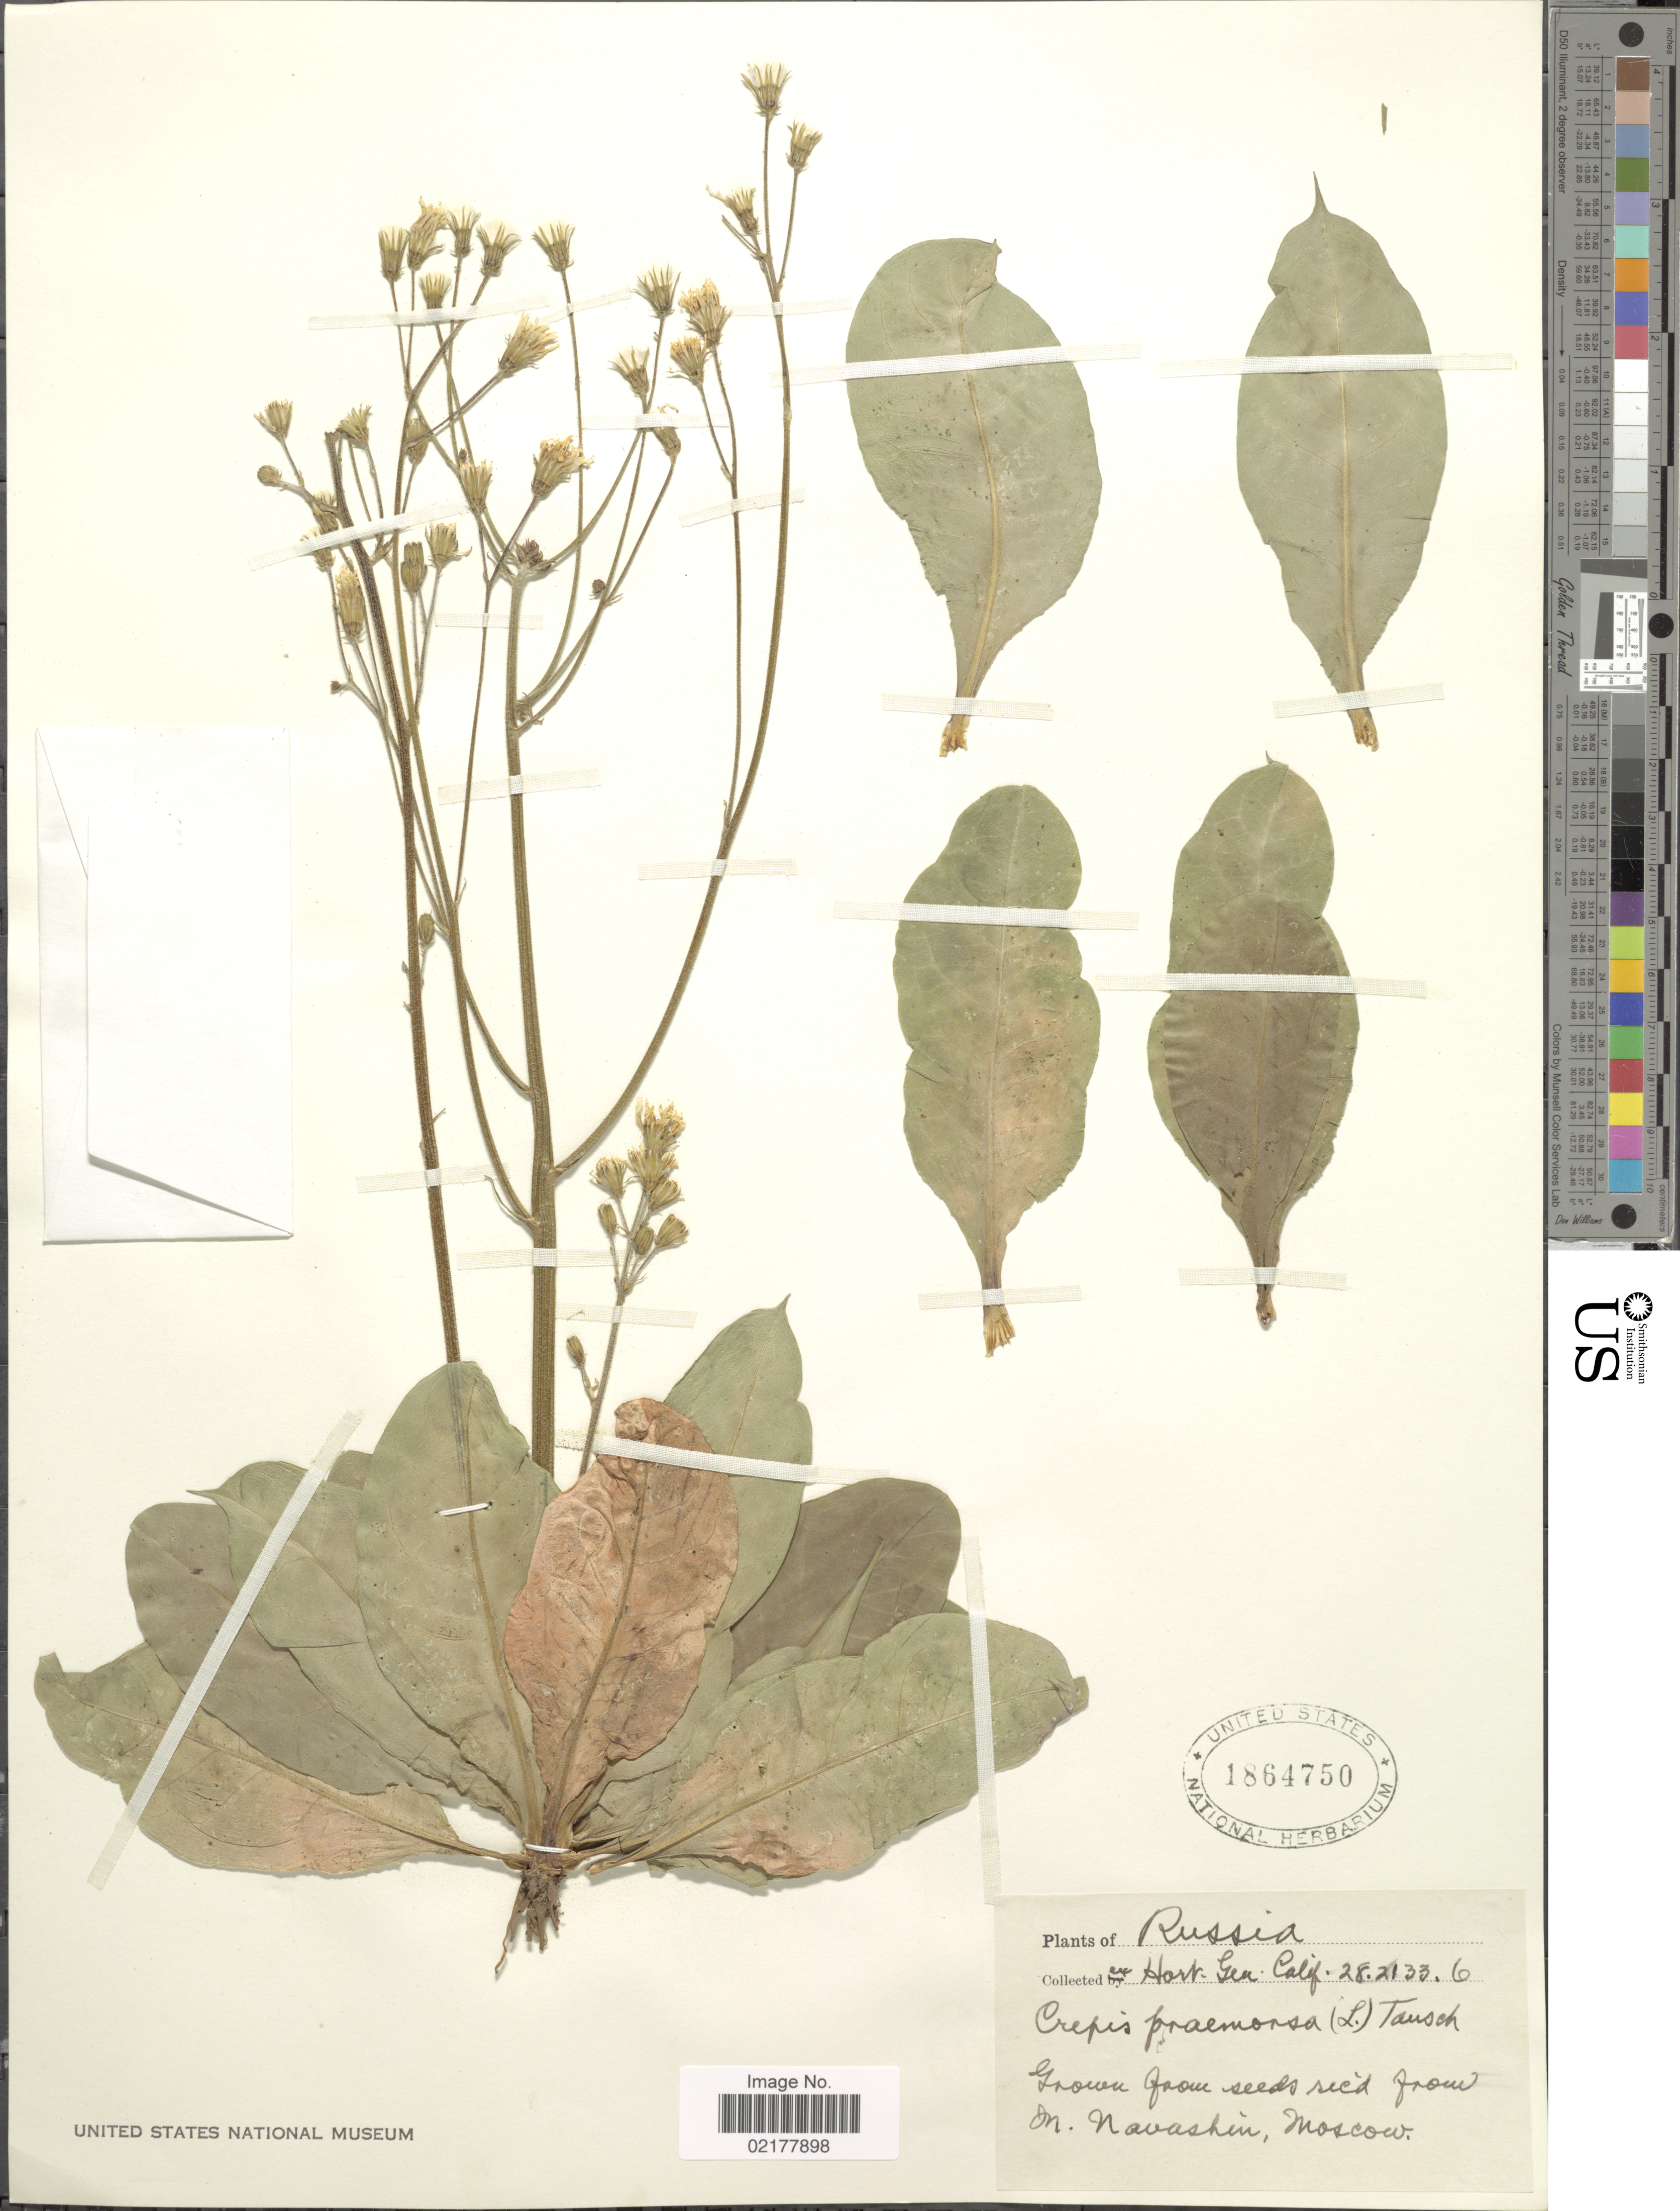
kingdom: Plantae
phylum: Tracheophyta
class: Magnoliopsida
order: Asterales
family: Asteraceae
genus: Crepis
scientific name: Crepis praemorsa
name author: (L.) Walther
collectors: Hort. Gen. Calif.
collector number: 2821336?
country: Russian Federation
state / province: Moscow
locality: Russia [unsure placement]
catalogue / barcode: US 1864750